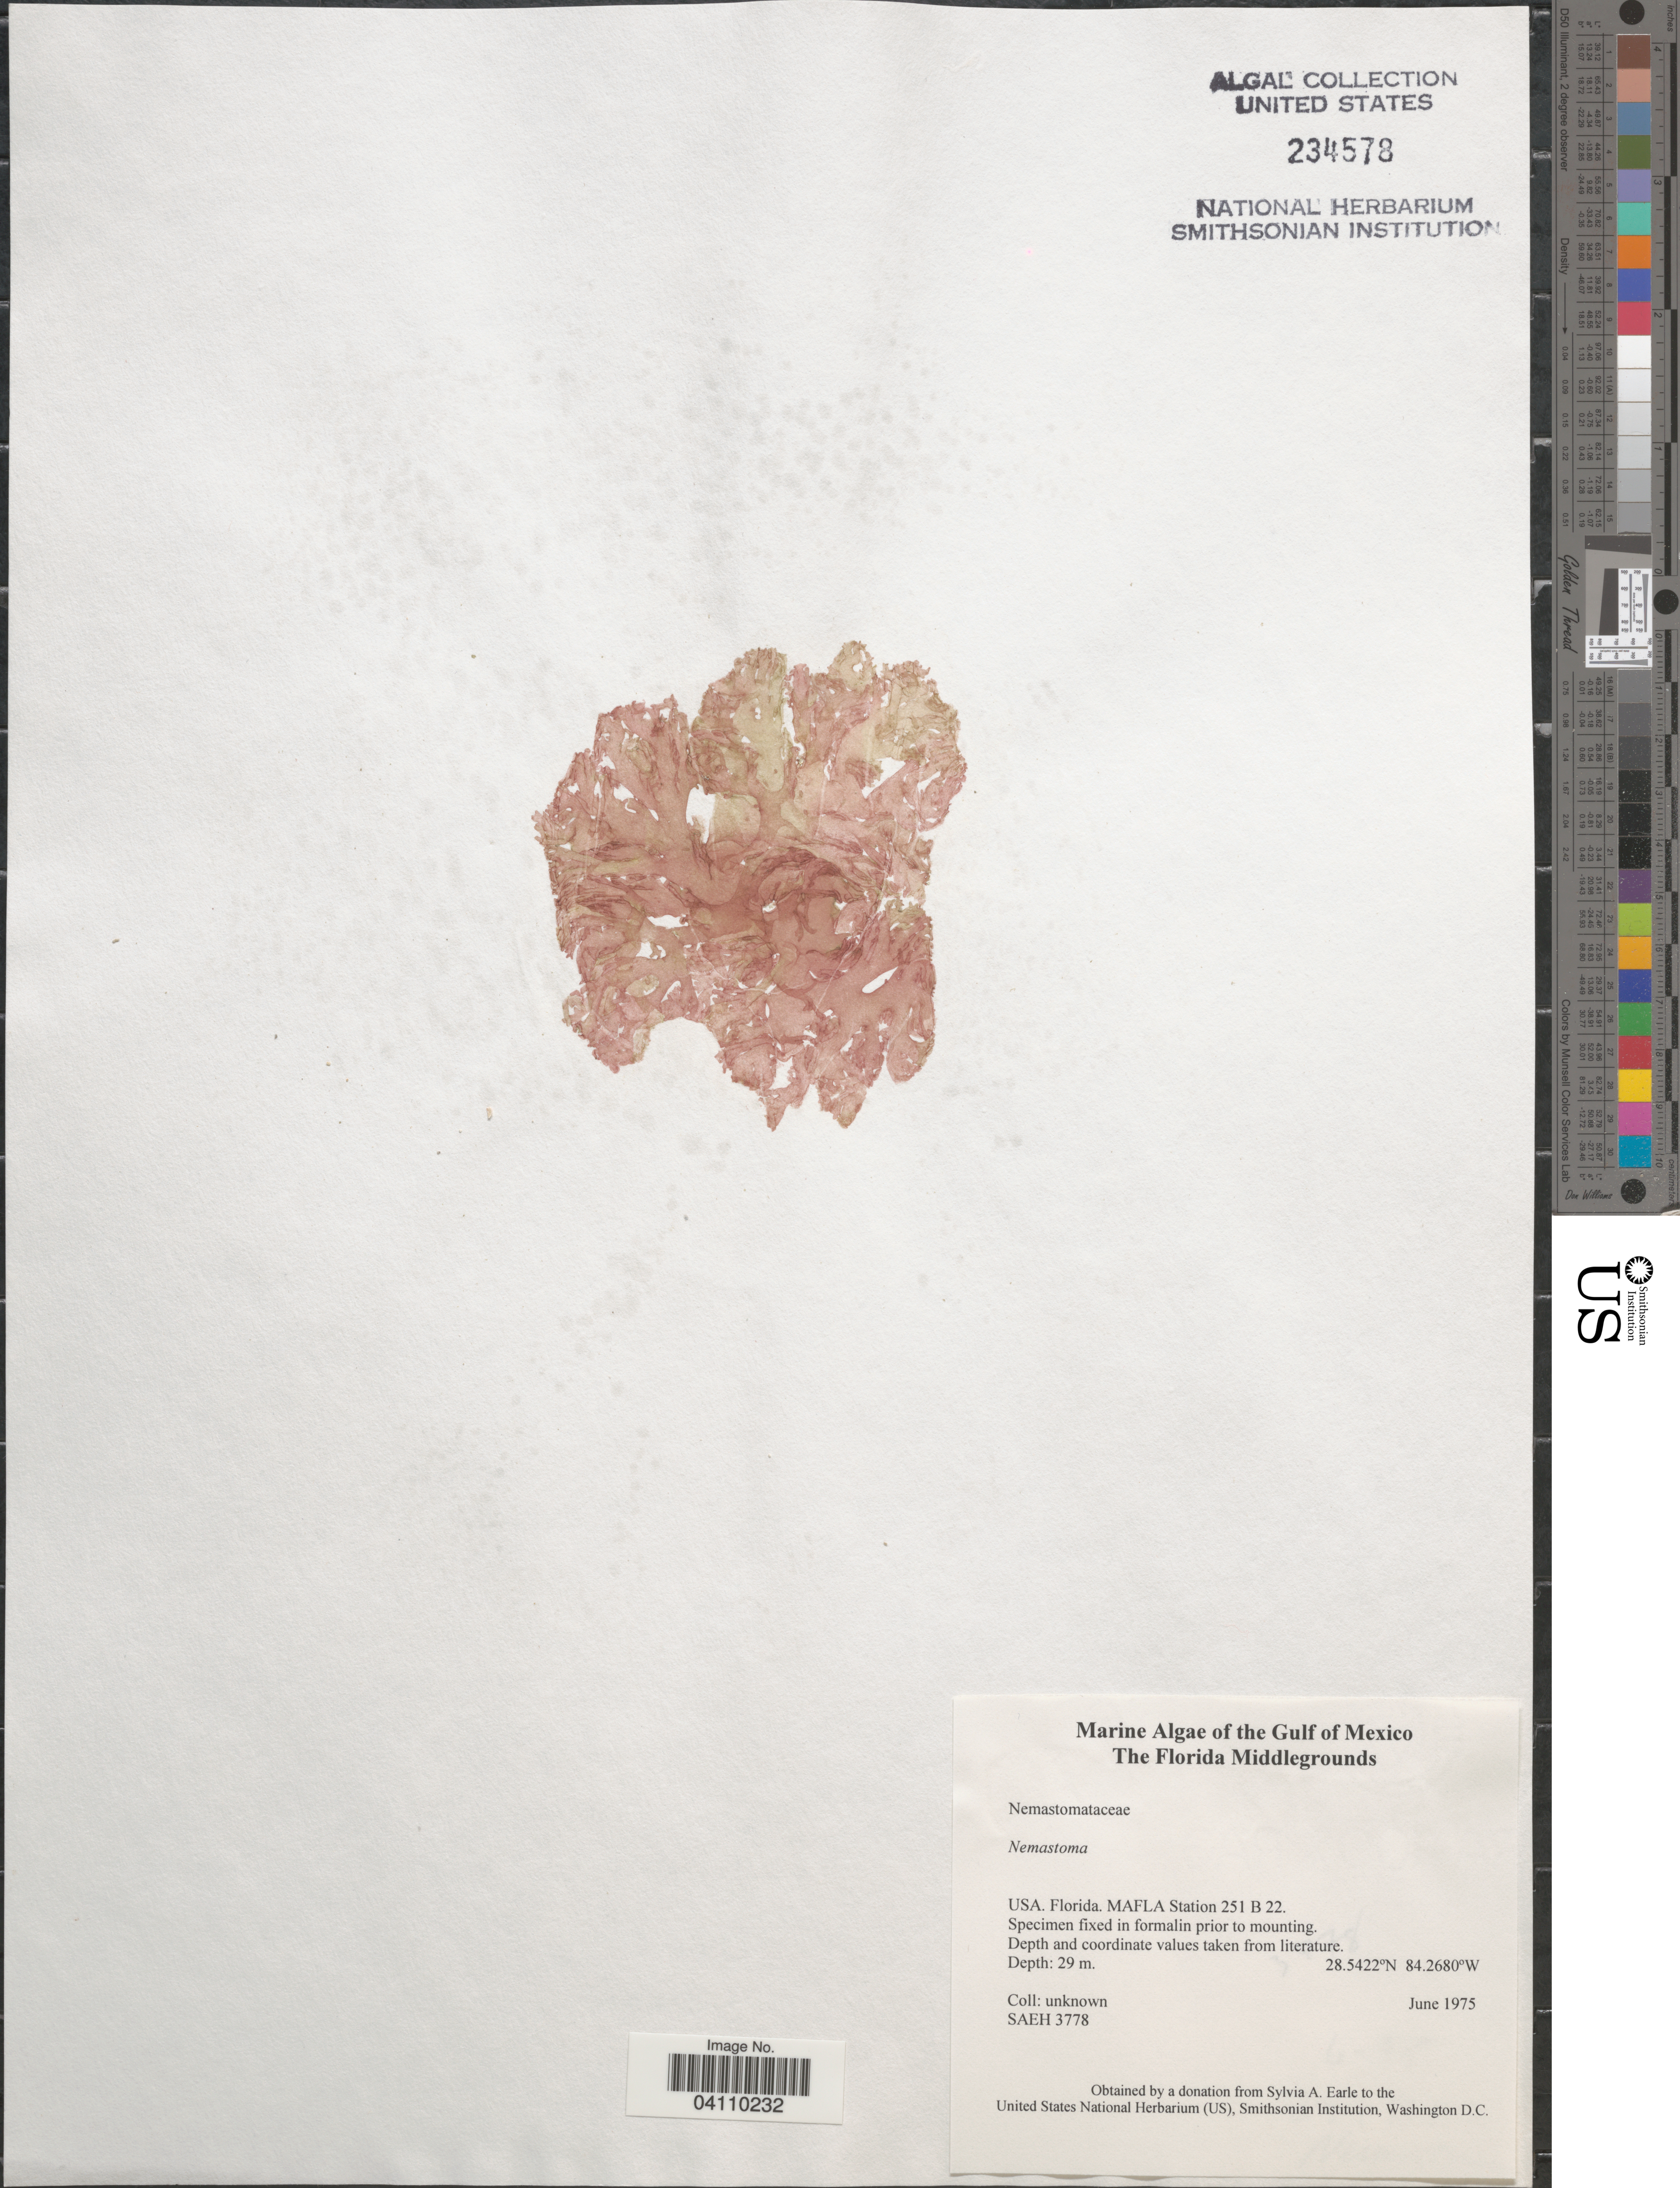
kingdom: Plantae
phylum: Rhodophyta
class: Florideophyceae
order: Nemastomatales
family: Nemastomataceae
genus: Nemastoma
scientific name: Nemastoma sp.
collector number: SAEH3778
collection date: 1975-06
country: United States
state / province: Florida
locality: The Gulf of Mexico. The Florida Middlegrounds. MAFLA Station 251 B 22.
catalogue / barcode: US 234578